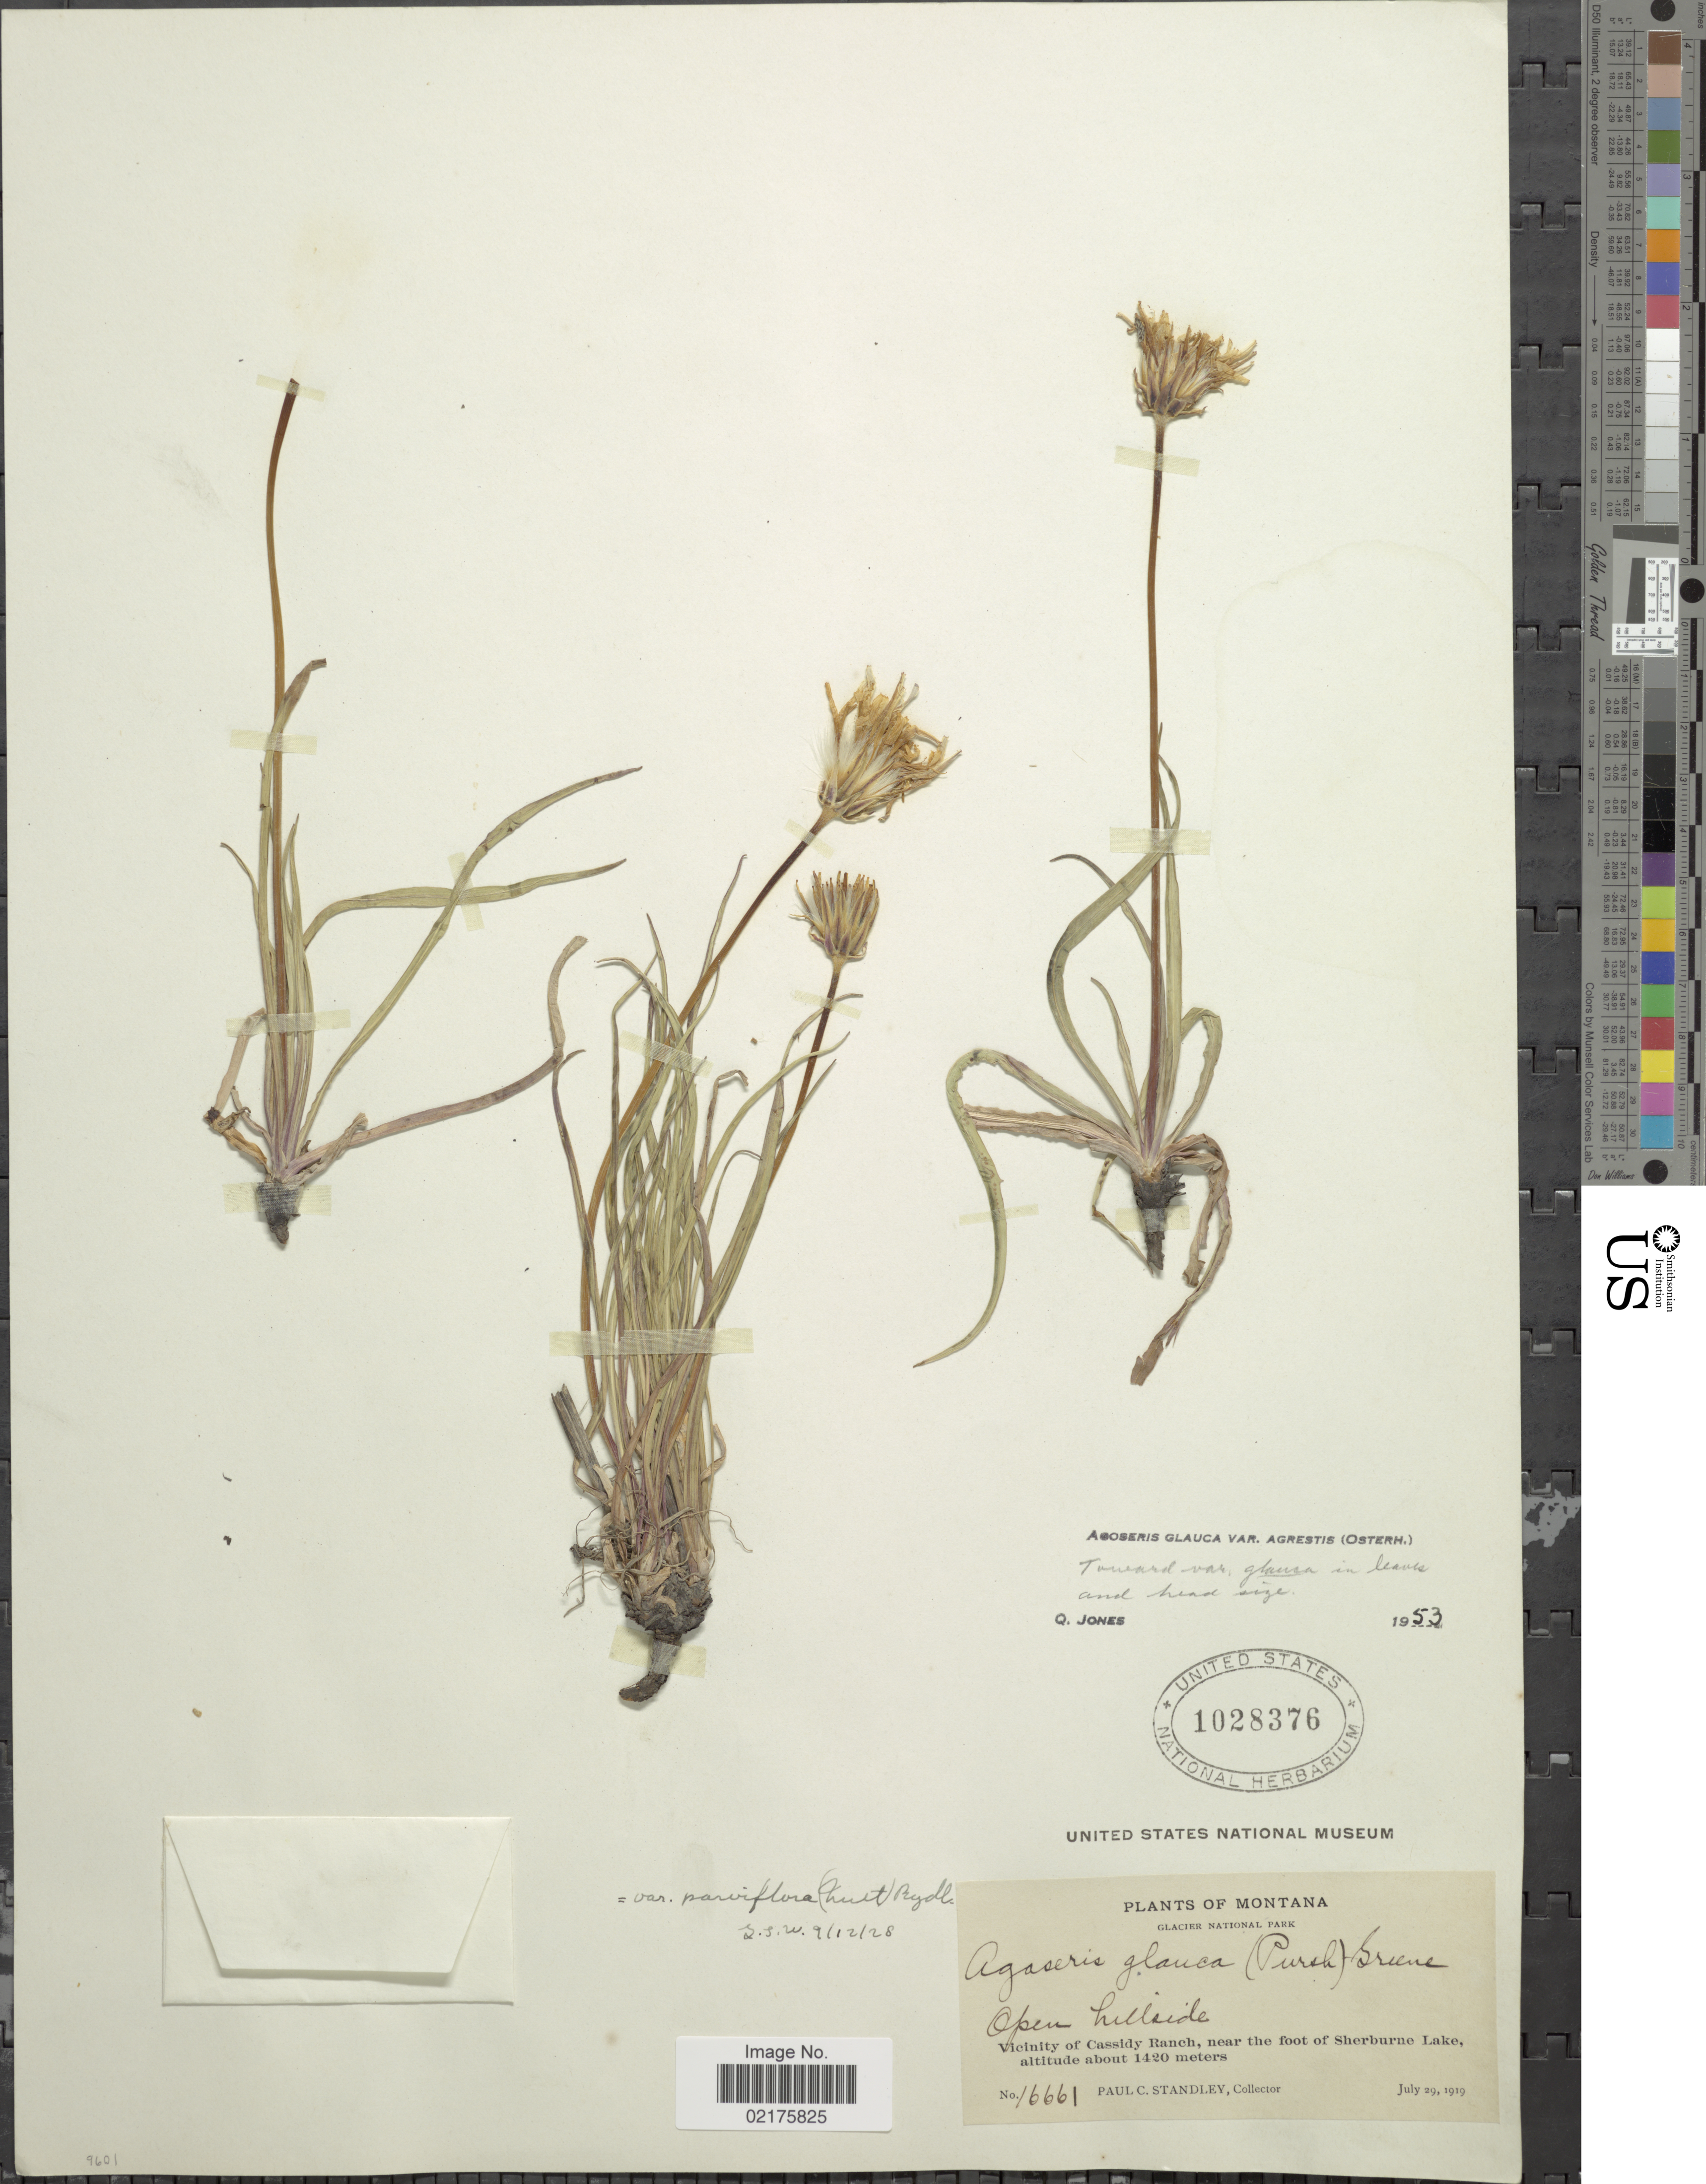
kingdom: Plantae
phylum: Tracheophyta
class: Magnoliopsida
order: Asterales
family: Asteraceae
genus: Agoseris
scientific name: Agoseris parviflora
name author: (Nutt.) D. Dietr.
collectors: P. C. Standley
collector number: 16661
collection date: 1919-07-29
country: United States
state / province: Montana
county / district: Glacier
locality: Glacier National Park, Vicinity of Cassidy Ranch, near the foor of Sherburne Lake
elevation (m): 1420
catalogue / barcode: US 1028376